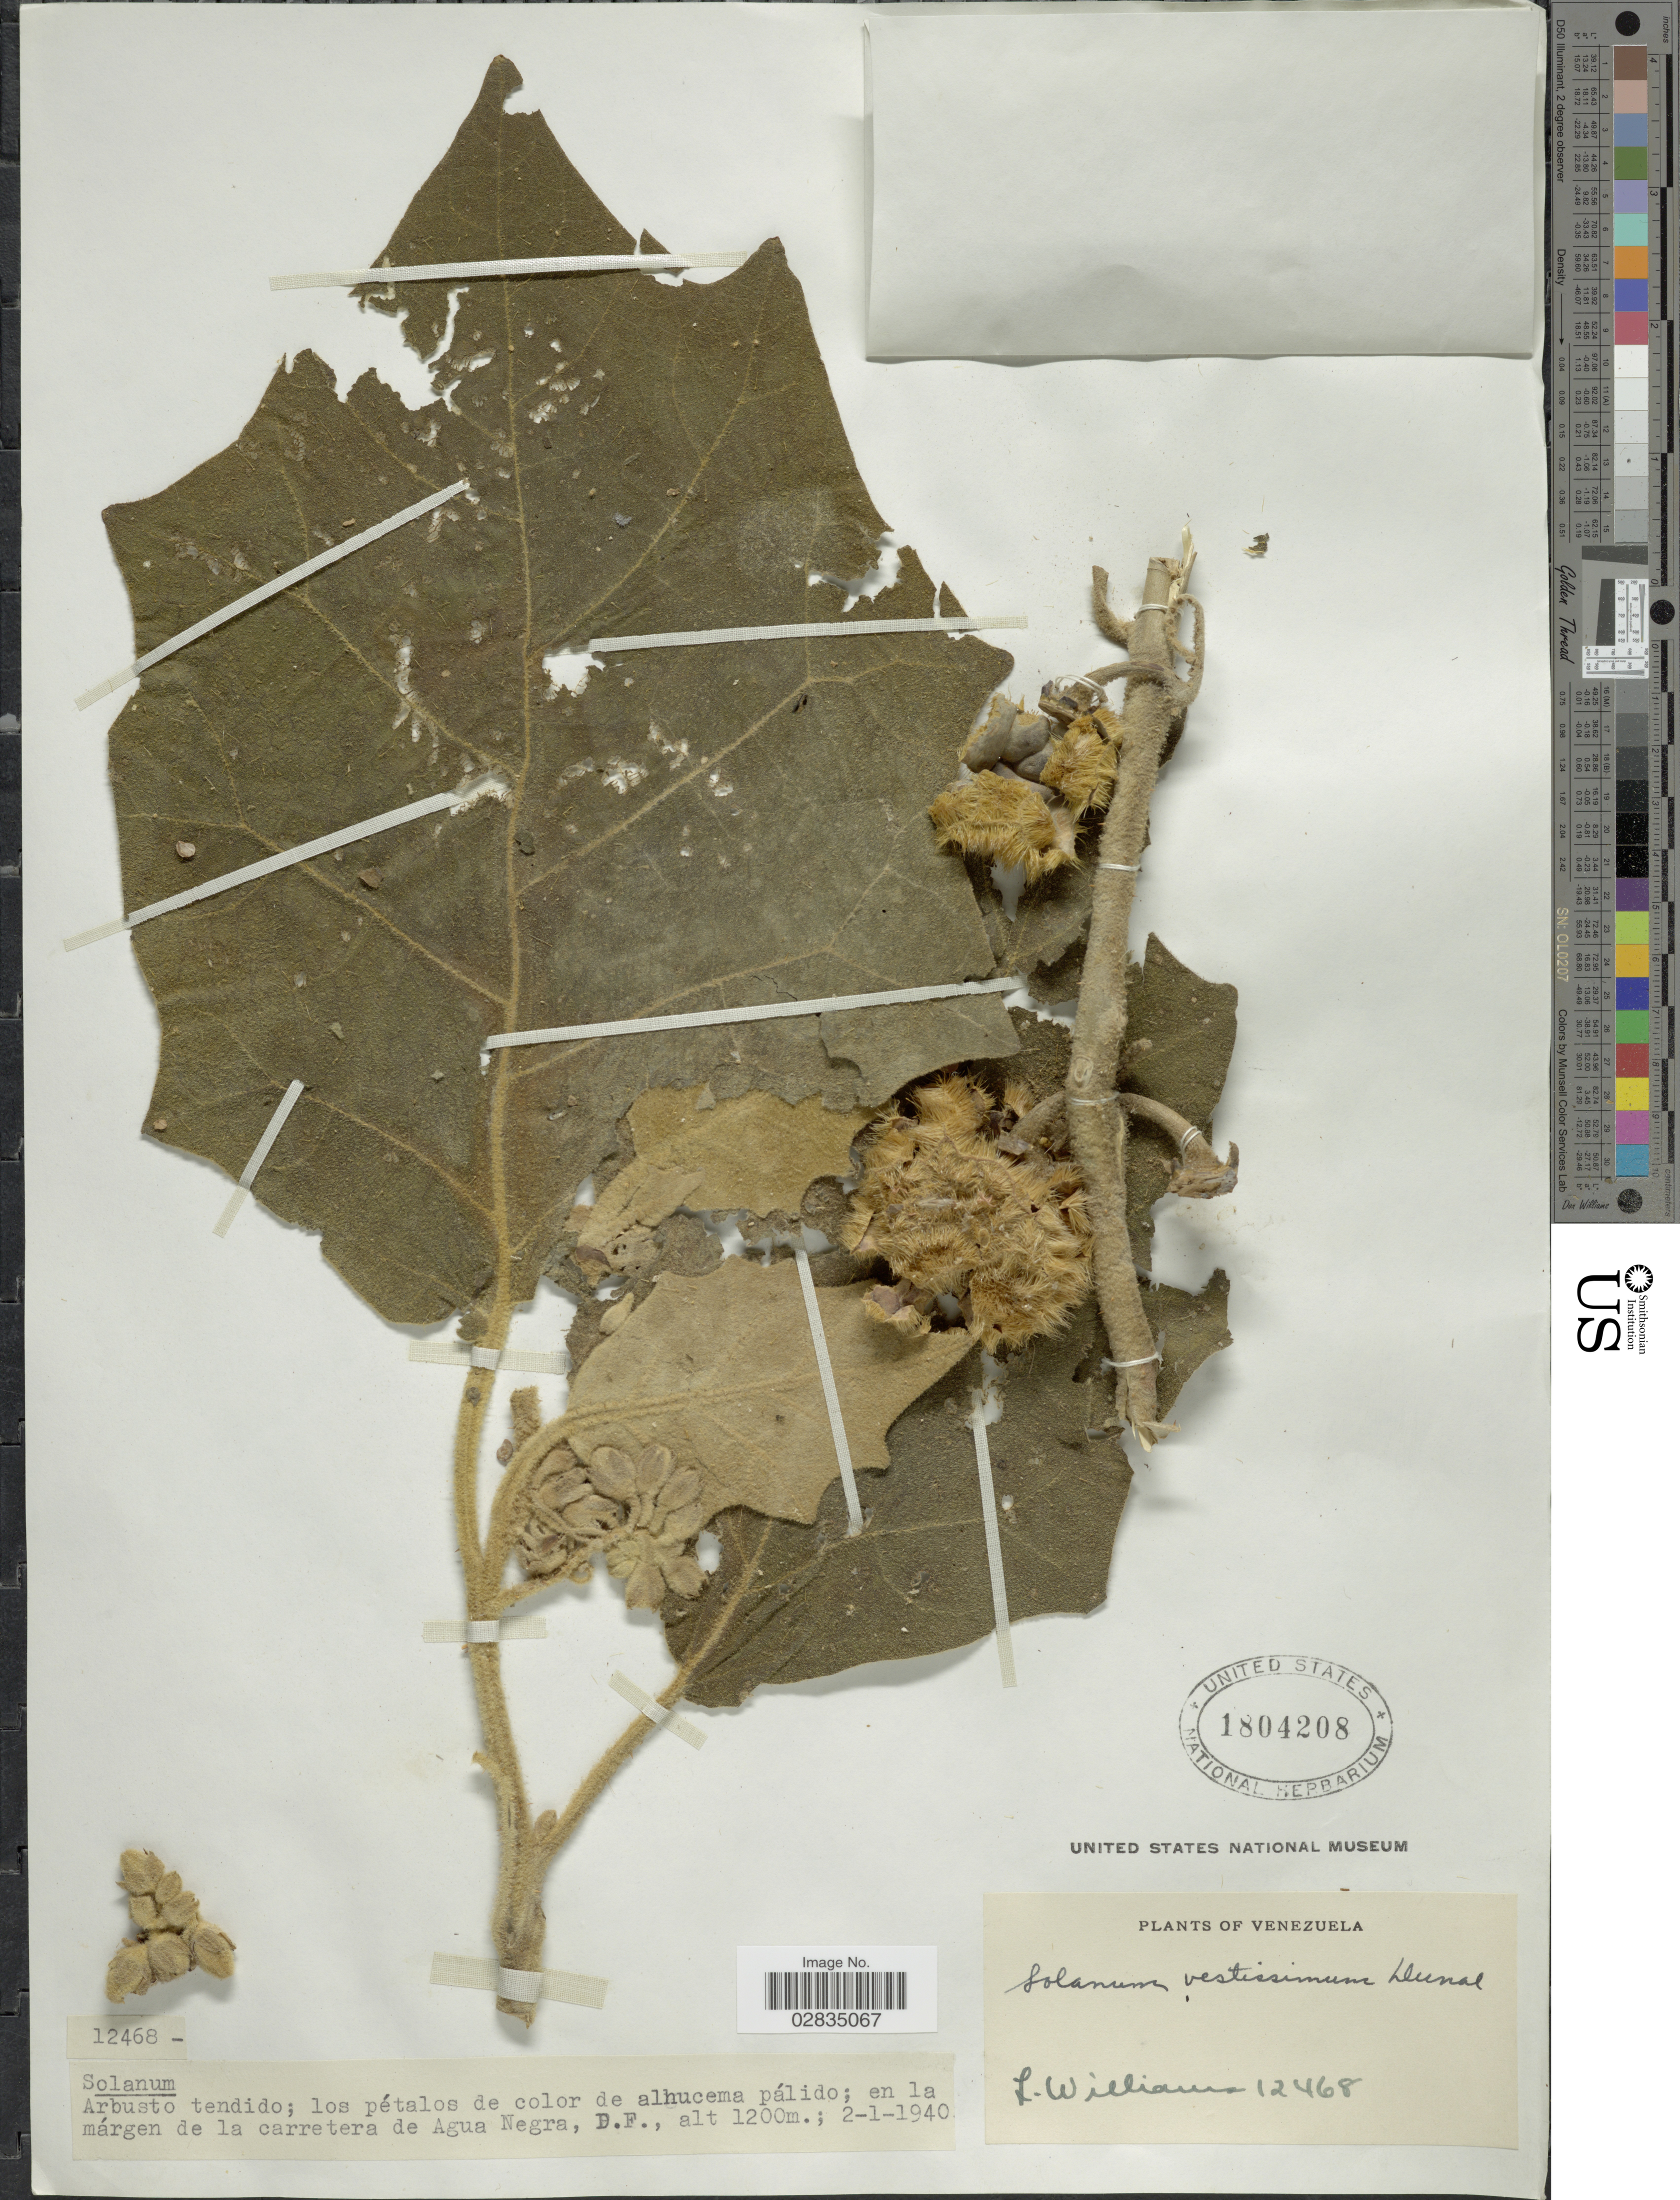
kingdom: Plantae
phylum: Tracheophyta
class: Magnoliopsida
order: Solanales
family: Solanaceae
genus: Solanum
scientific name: Solanum vestissimum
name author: Dunal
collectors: L. Williams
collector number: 12468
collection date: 1940-01-02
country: Venezuela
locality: En la márgen de la carretera de Agua Negra, D. F.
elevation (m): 1200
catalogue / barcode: US 1804208